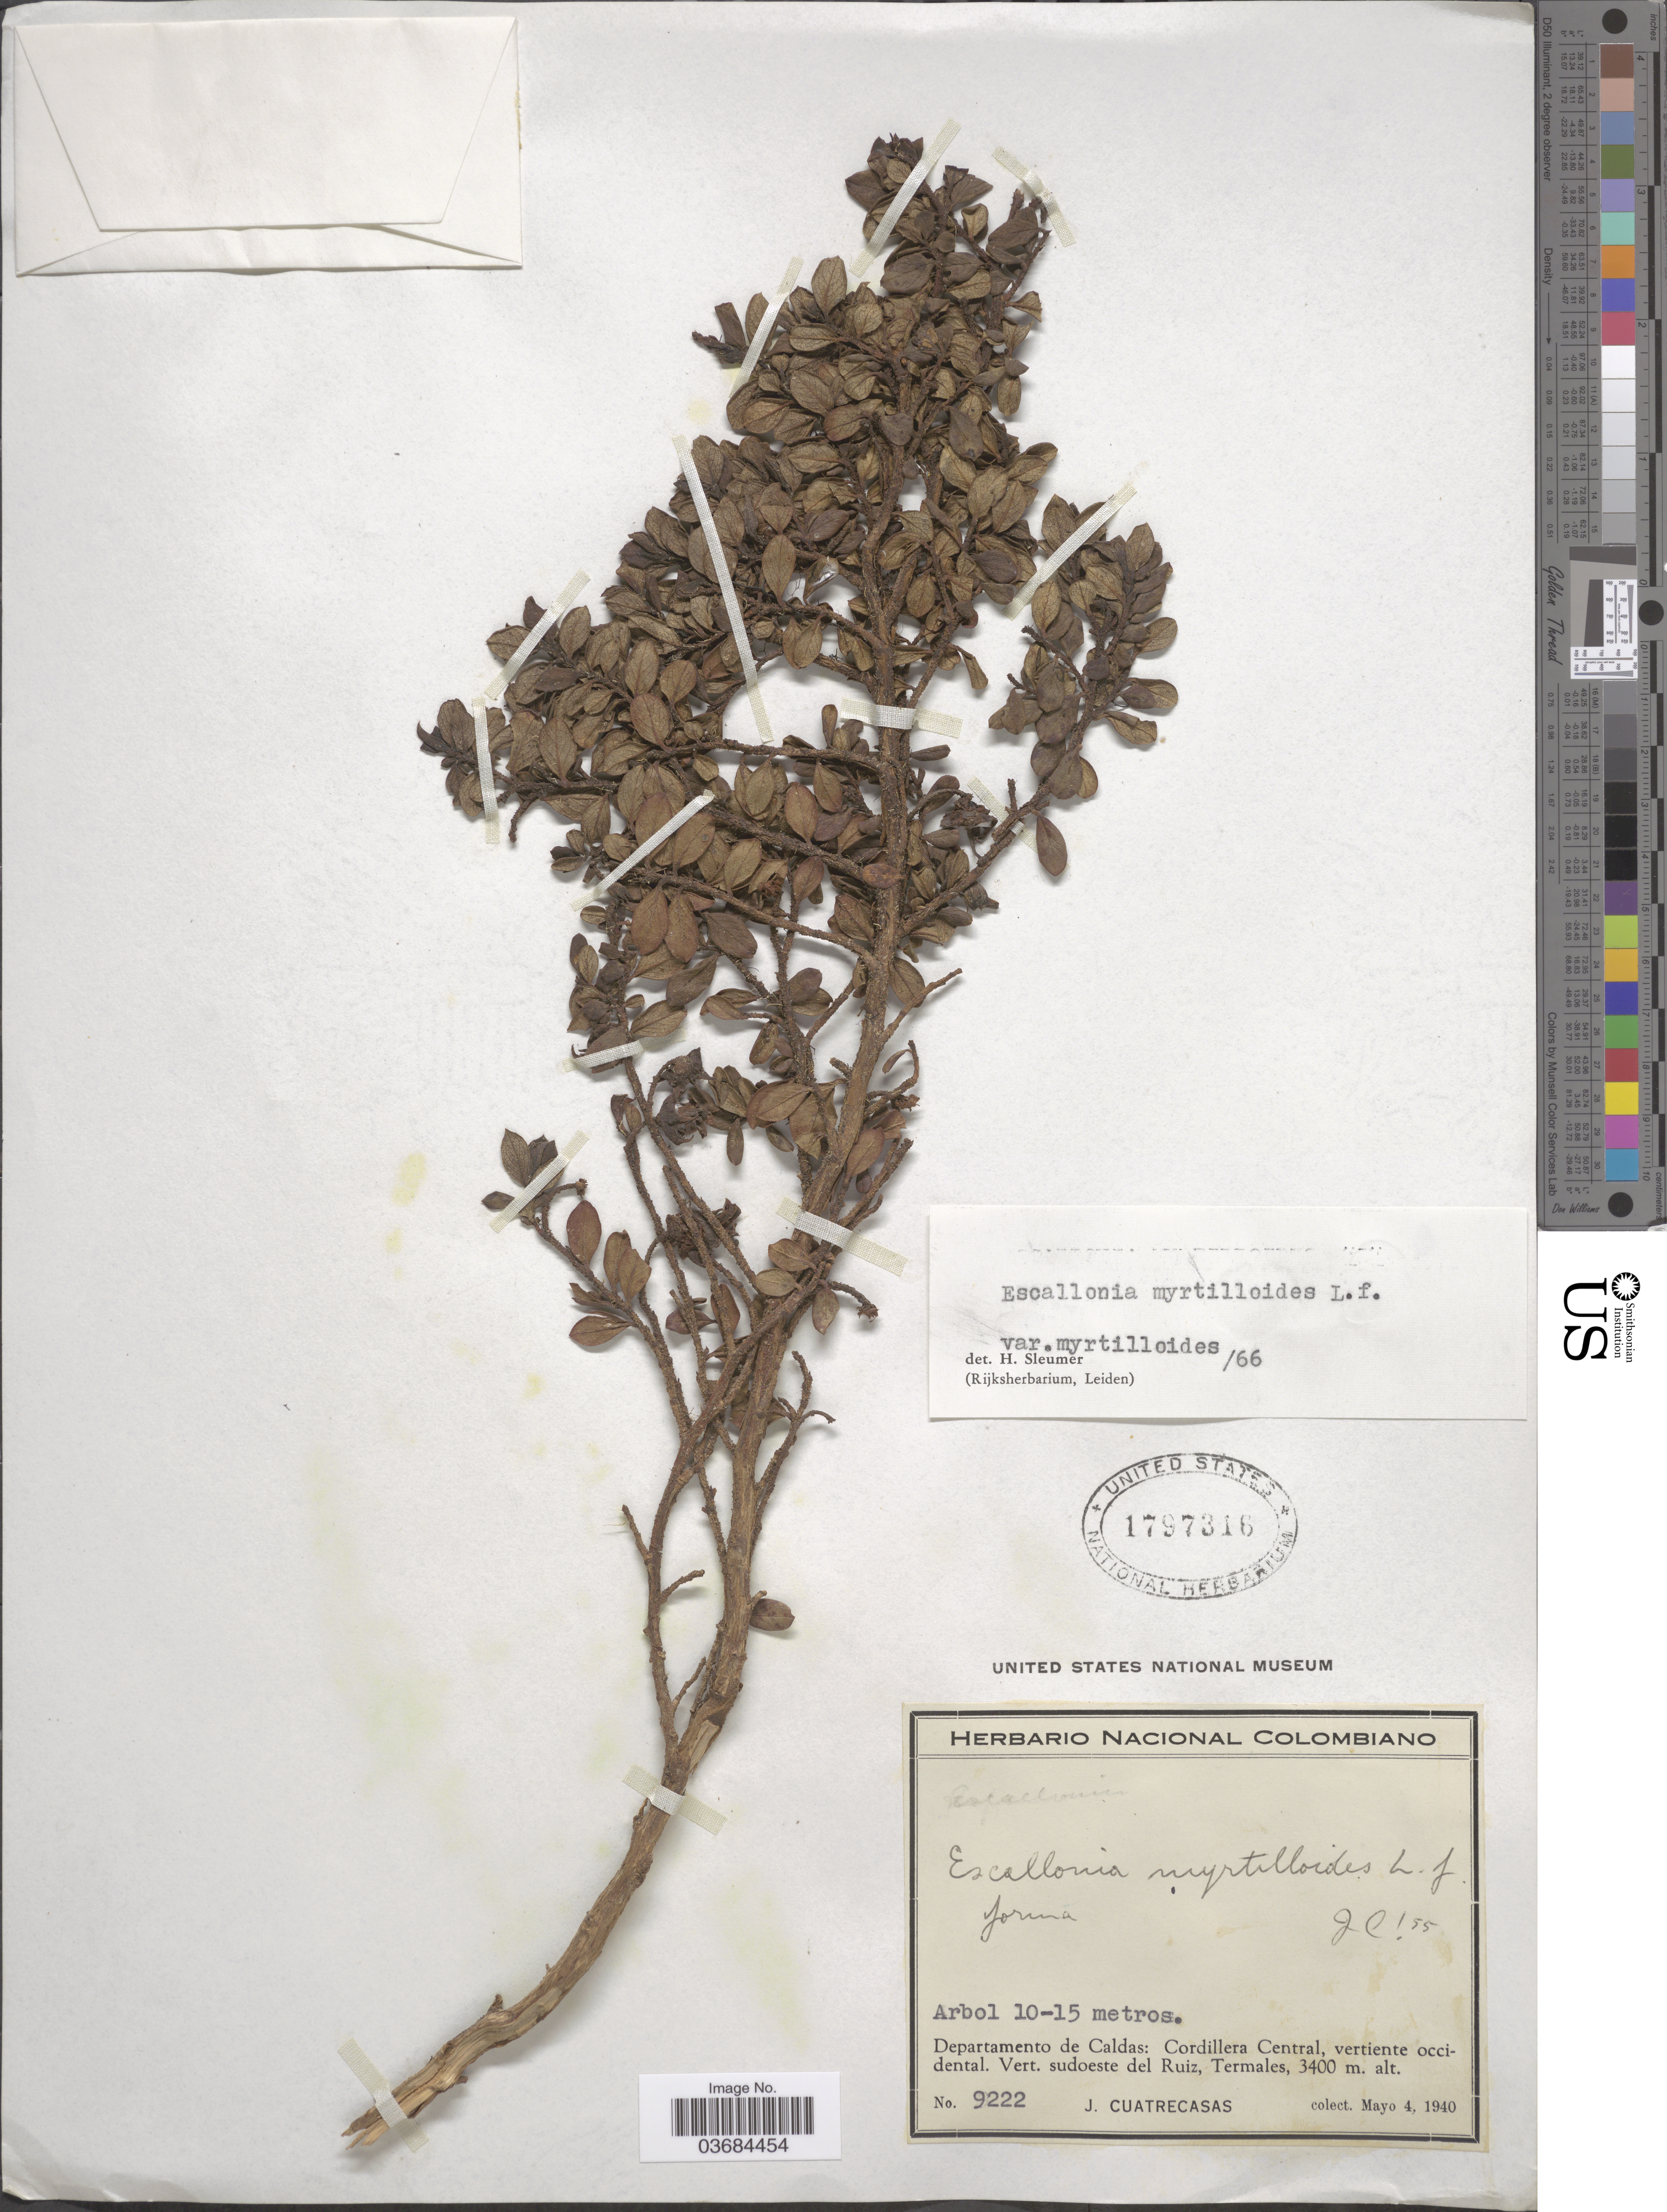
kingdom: Plantae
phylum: Tracheophyta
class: Magnoliopsida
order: Escalloniales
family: Escalloniaceae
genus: Escallonia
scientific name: Escallonia myrtilloides var. myrtilloides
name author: L. f.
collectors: J. Cuatrecasas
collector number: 9222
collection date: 1940-05-04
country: Colombia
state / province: Caldas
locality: Departamento de Caldas: Cordillera Central, vertiente occidental. Vert. sudoeste del Ruiz, Termales.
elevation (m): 3400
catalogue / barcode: US 1797316